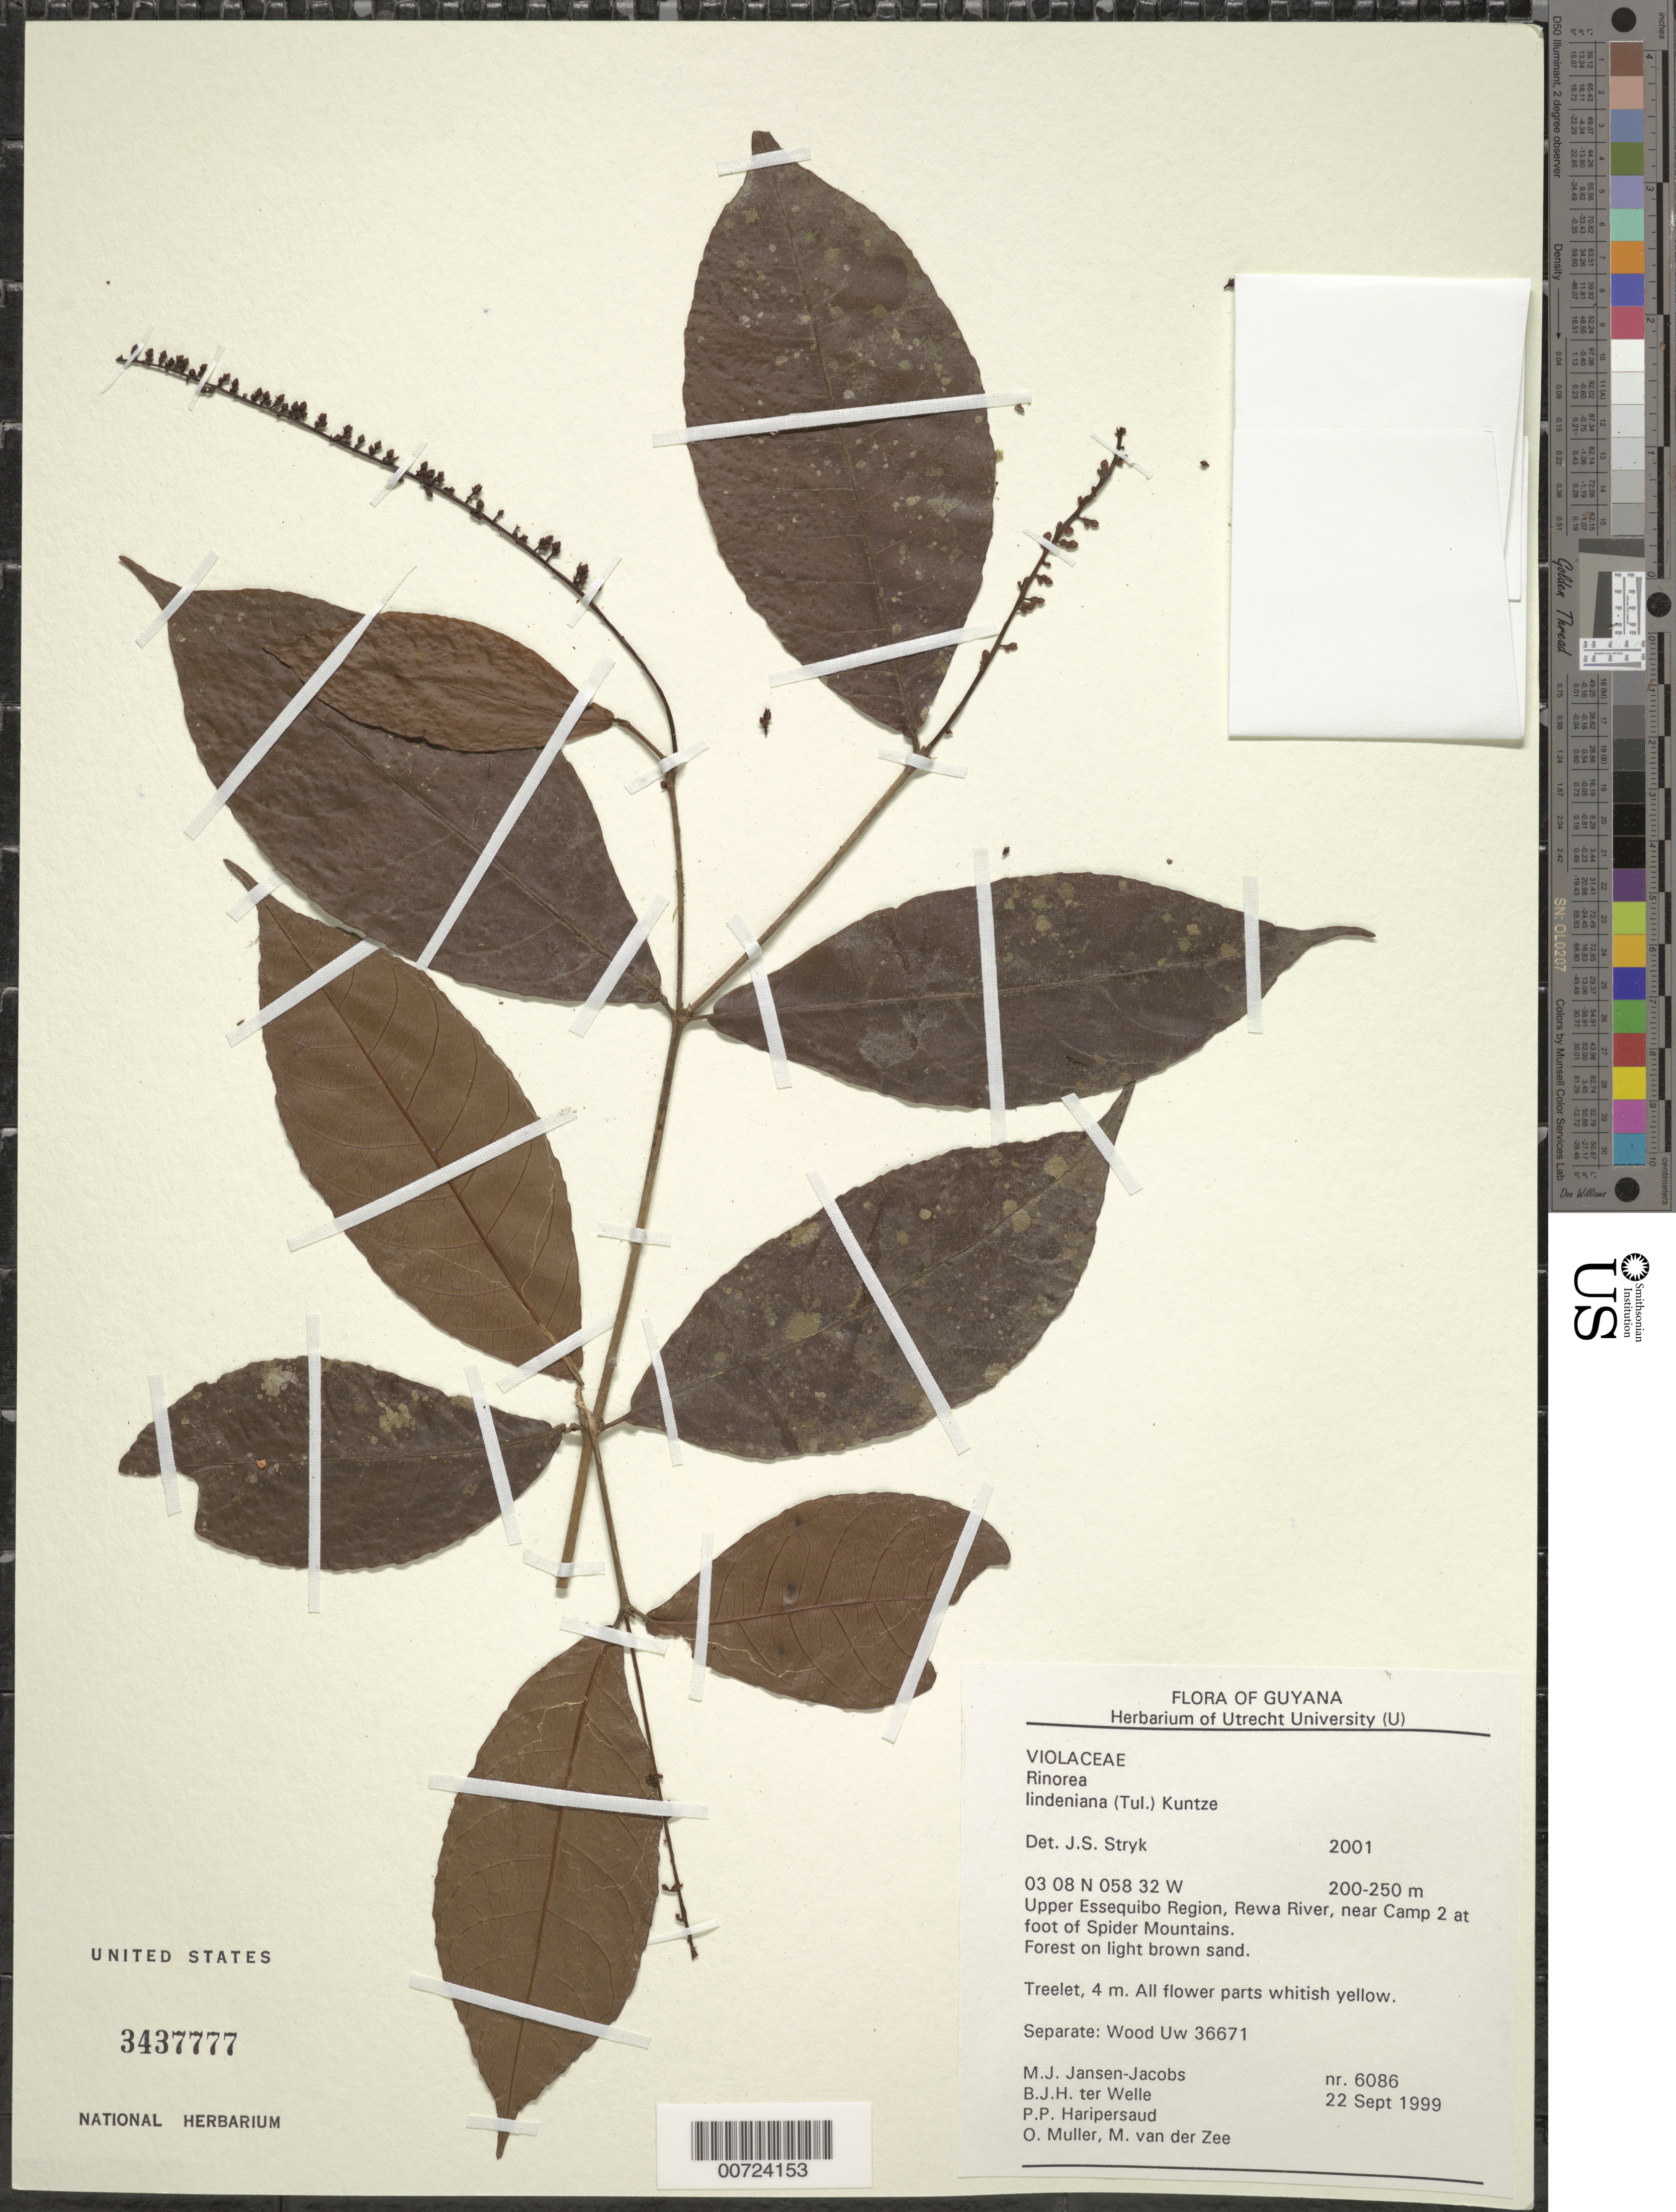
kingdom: Plantae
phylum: Tracheophyta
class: Magnoliopsida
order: Malpighiales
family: Violaceae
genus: Rinorea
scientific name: Rinorea lindeniana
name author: (Tul.) Kuntze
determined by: Stryk, J. S.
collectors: M. J. Jansen-Jacobs, B. Welle, P. Haripersaud, O. Muller & M. van der Zee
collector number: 6086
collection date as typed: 22-Sep-99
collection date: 1999-09-22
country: Guyana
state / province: U. Takutu-U. Essequibo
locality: Rewa River, at foot of Spider Mts., near camp 2, Upper Essequibo Region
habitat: Forest on light brown sand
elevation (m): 200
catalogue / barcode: US 3437777